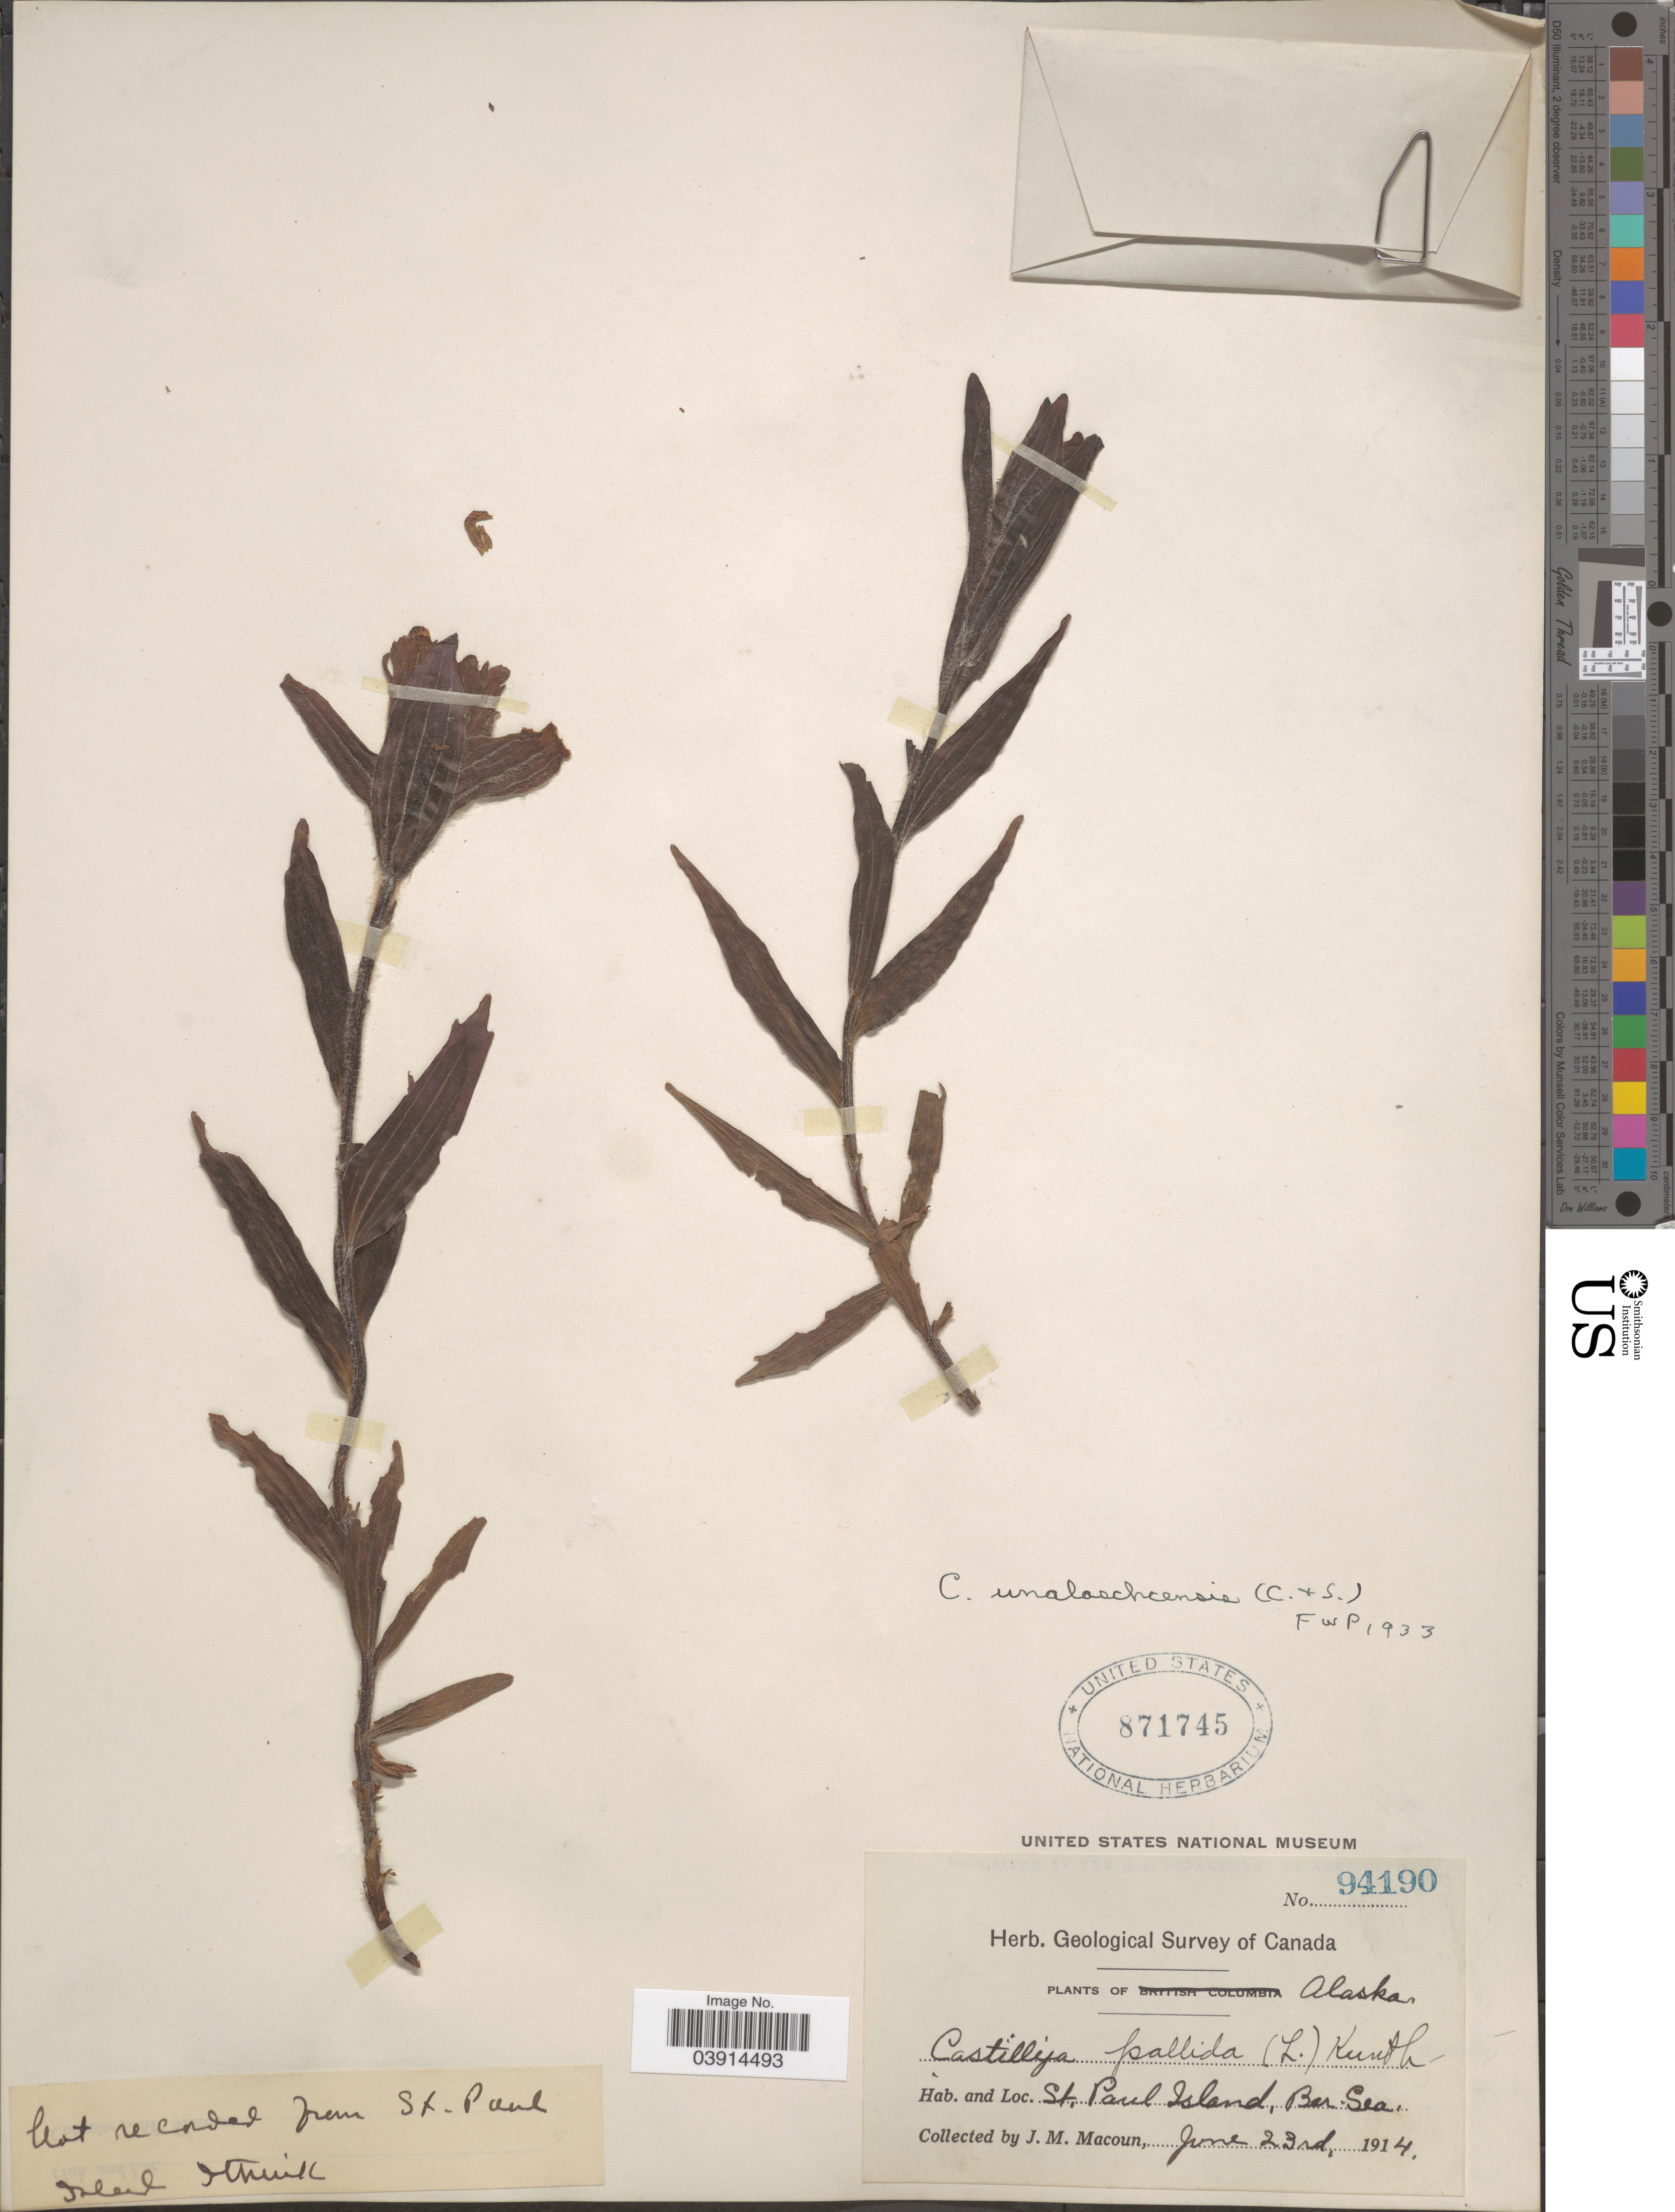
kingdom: Plantae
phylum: Tracheophyta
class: Magnoliopsida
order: Lamiales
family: Orobanchaceae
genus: Castilleja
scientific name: Castilleja unalaschcensis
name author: (Cham. & Schltdl.) Malte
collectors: J. M. Macoun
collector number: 94190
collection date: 1914-06-23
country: United States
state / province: Alaska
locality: St. Paul Island, Ber. Sea.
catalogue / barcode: US 871745